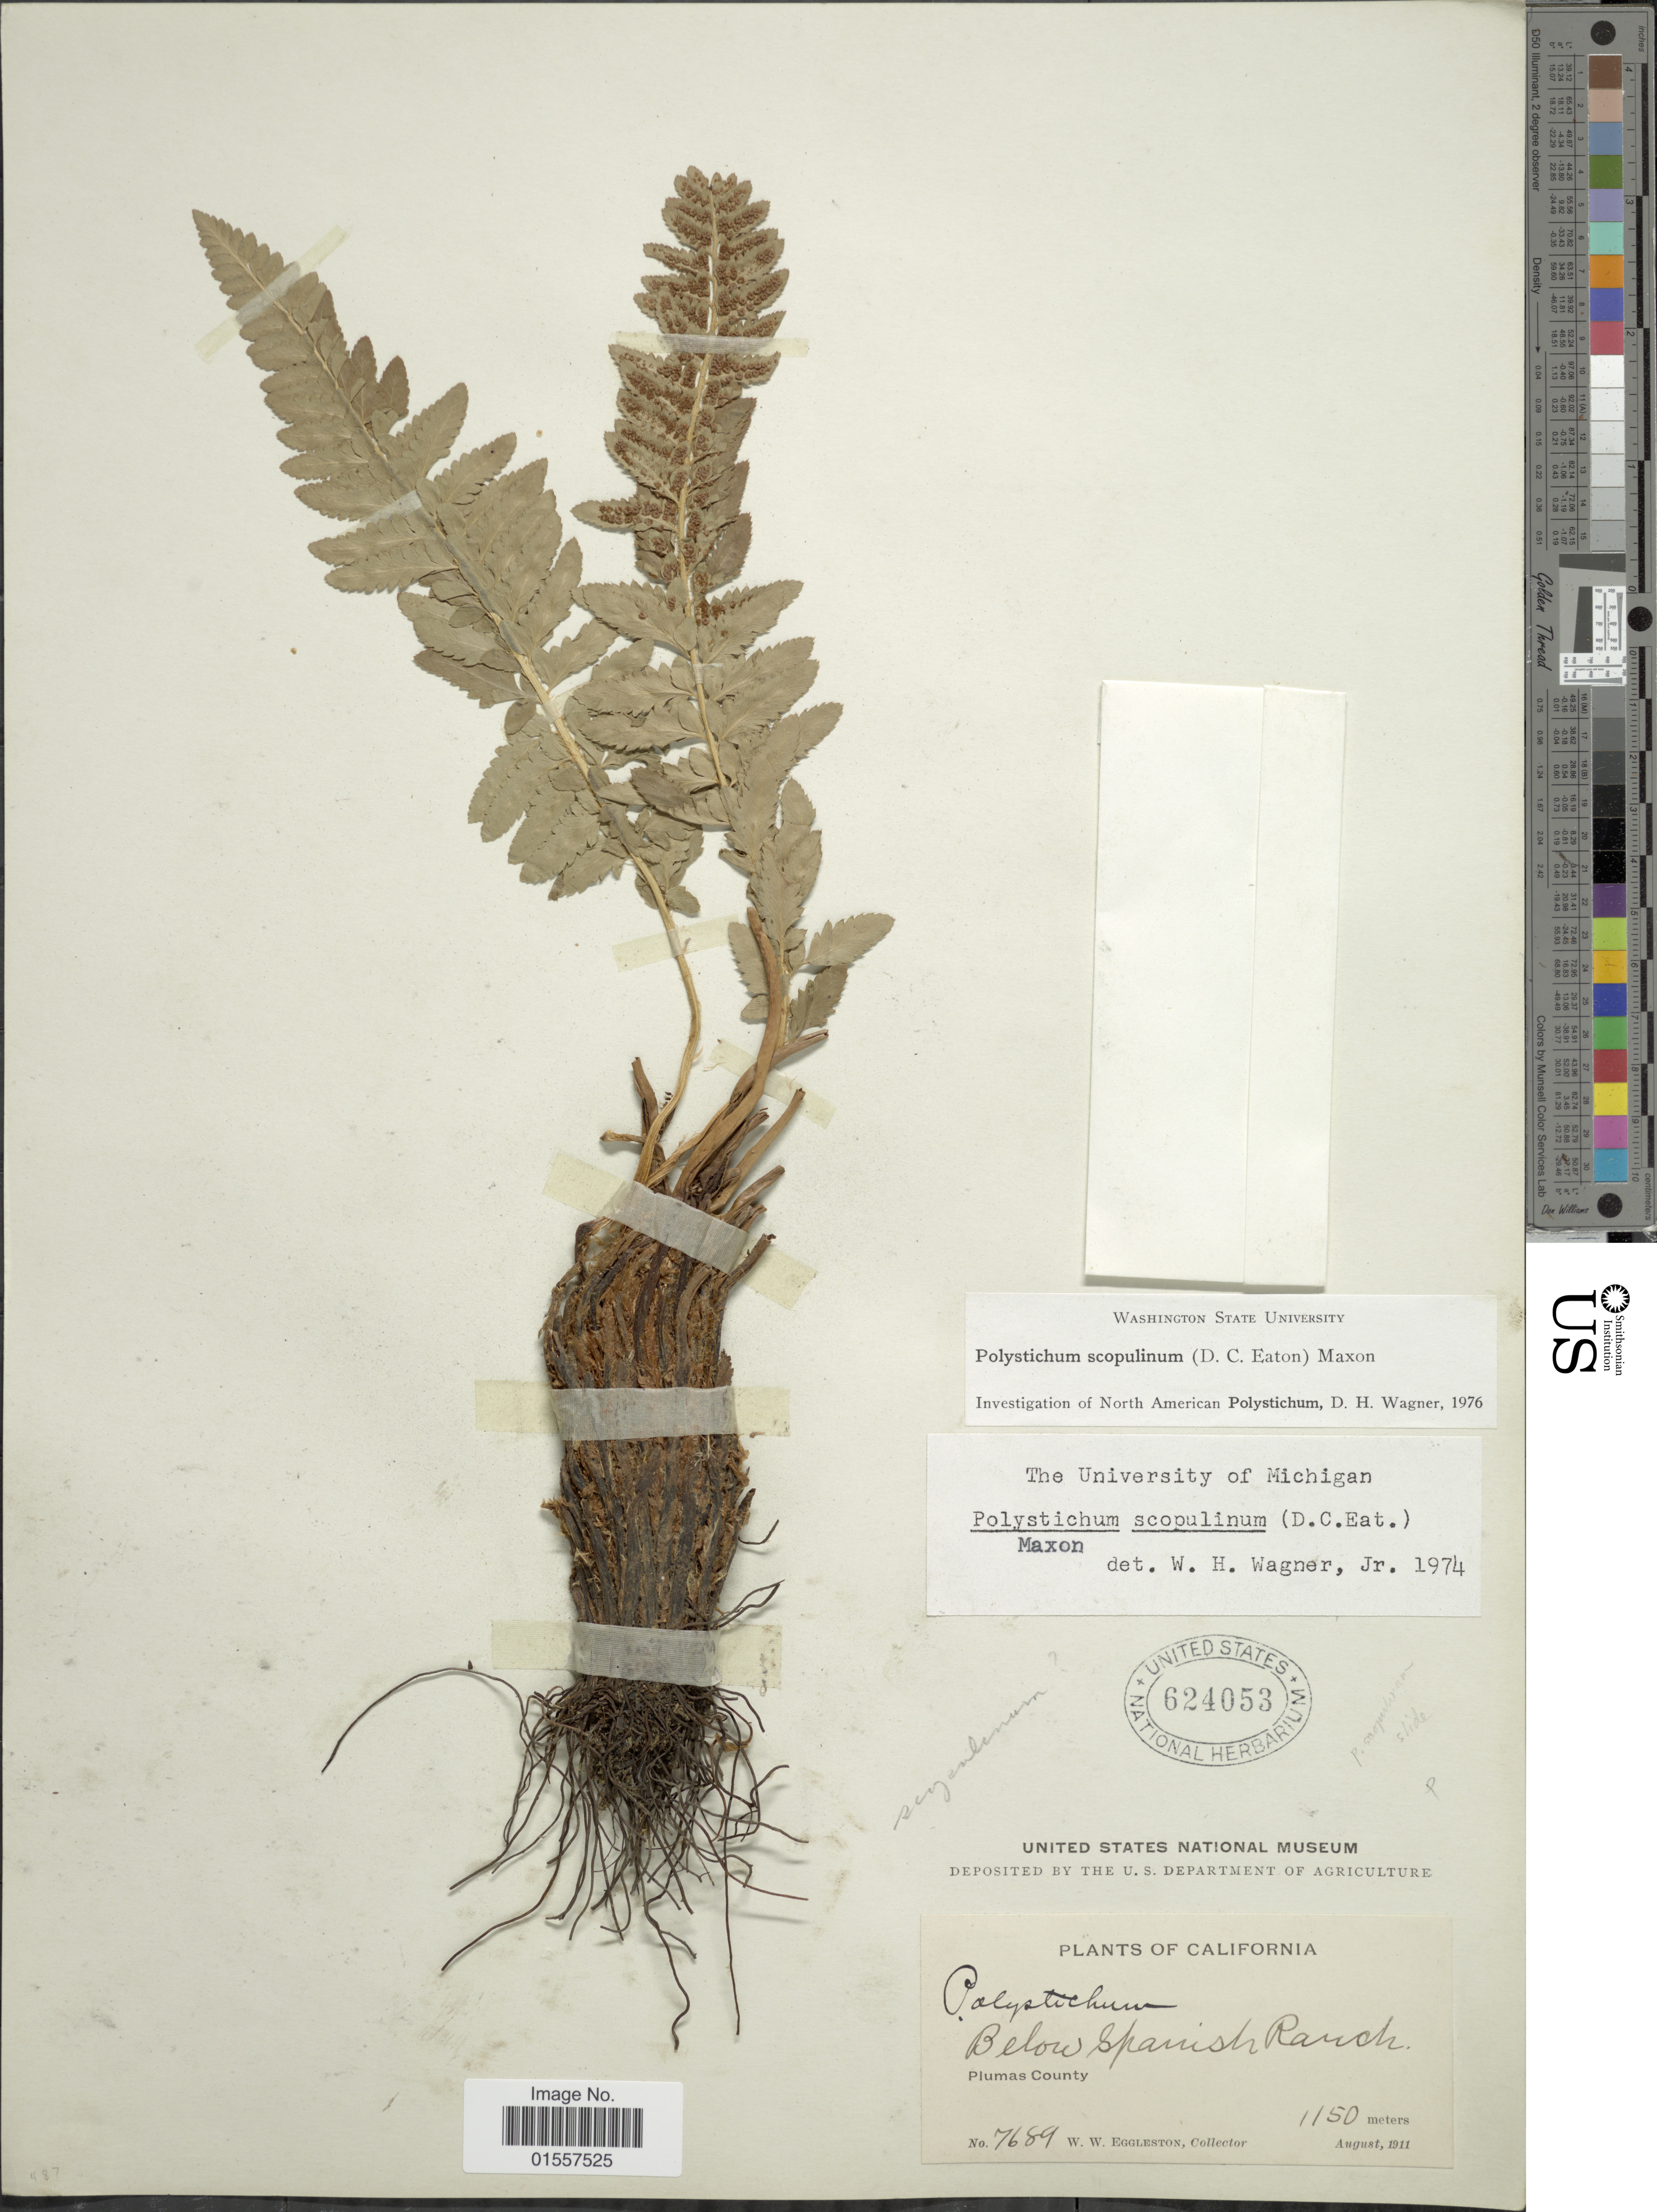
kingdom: Plantae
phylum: Tracheophyta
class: Polypodiopsida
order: Polypodiales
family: Dryopteridaceae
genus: Polystichum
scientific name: Polystichum scopulinum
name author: (D.C. Eaton) Maxon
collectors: W. W. Eggleston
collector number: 7689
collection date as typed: Transcribed d/m/y: //8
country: United States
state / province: California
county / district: Plumas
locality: Below Spanish Ranch, Plumas County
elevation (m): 1150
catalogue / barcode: US 624053